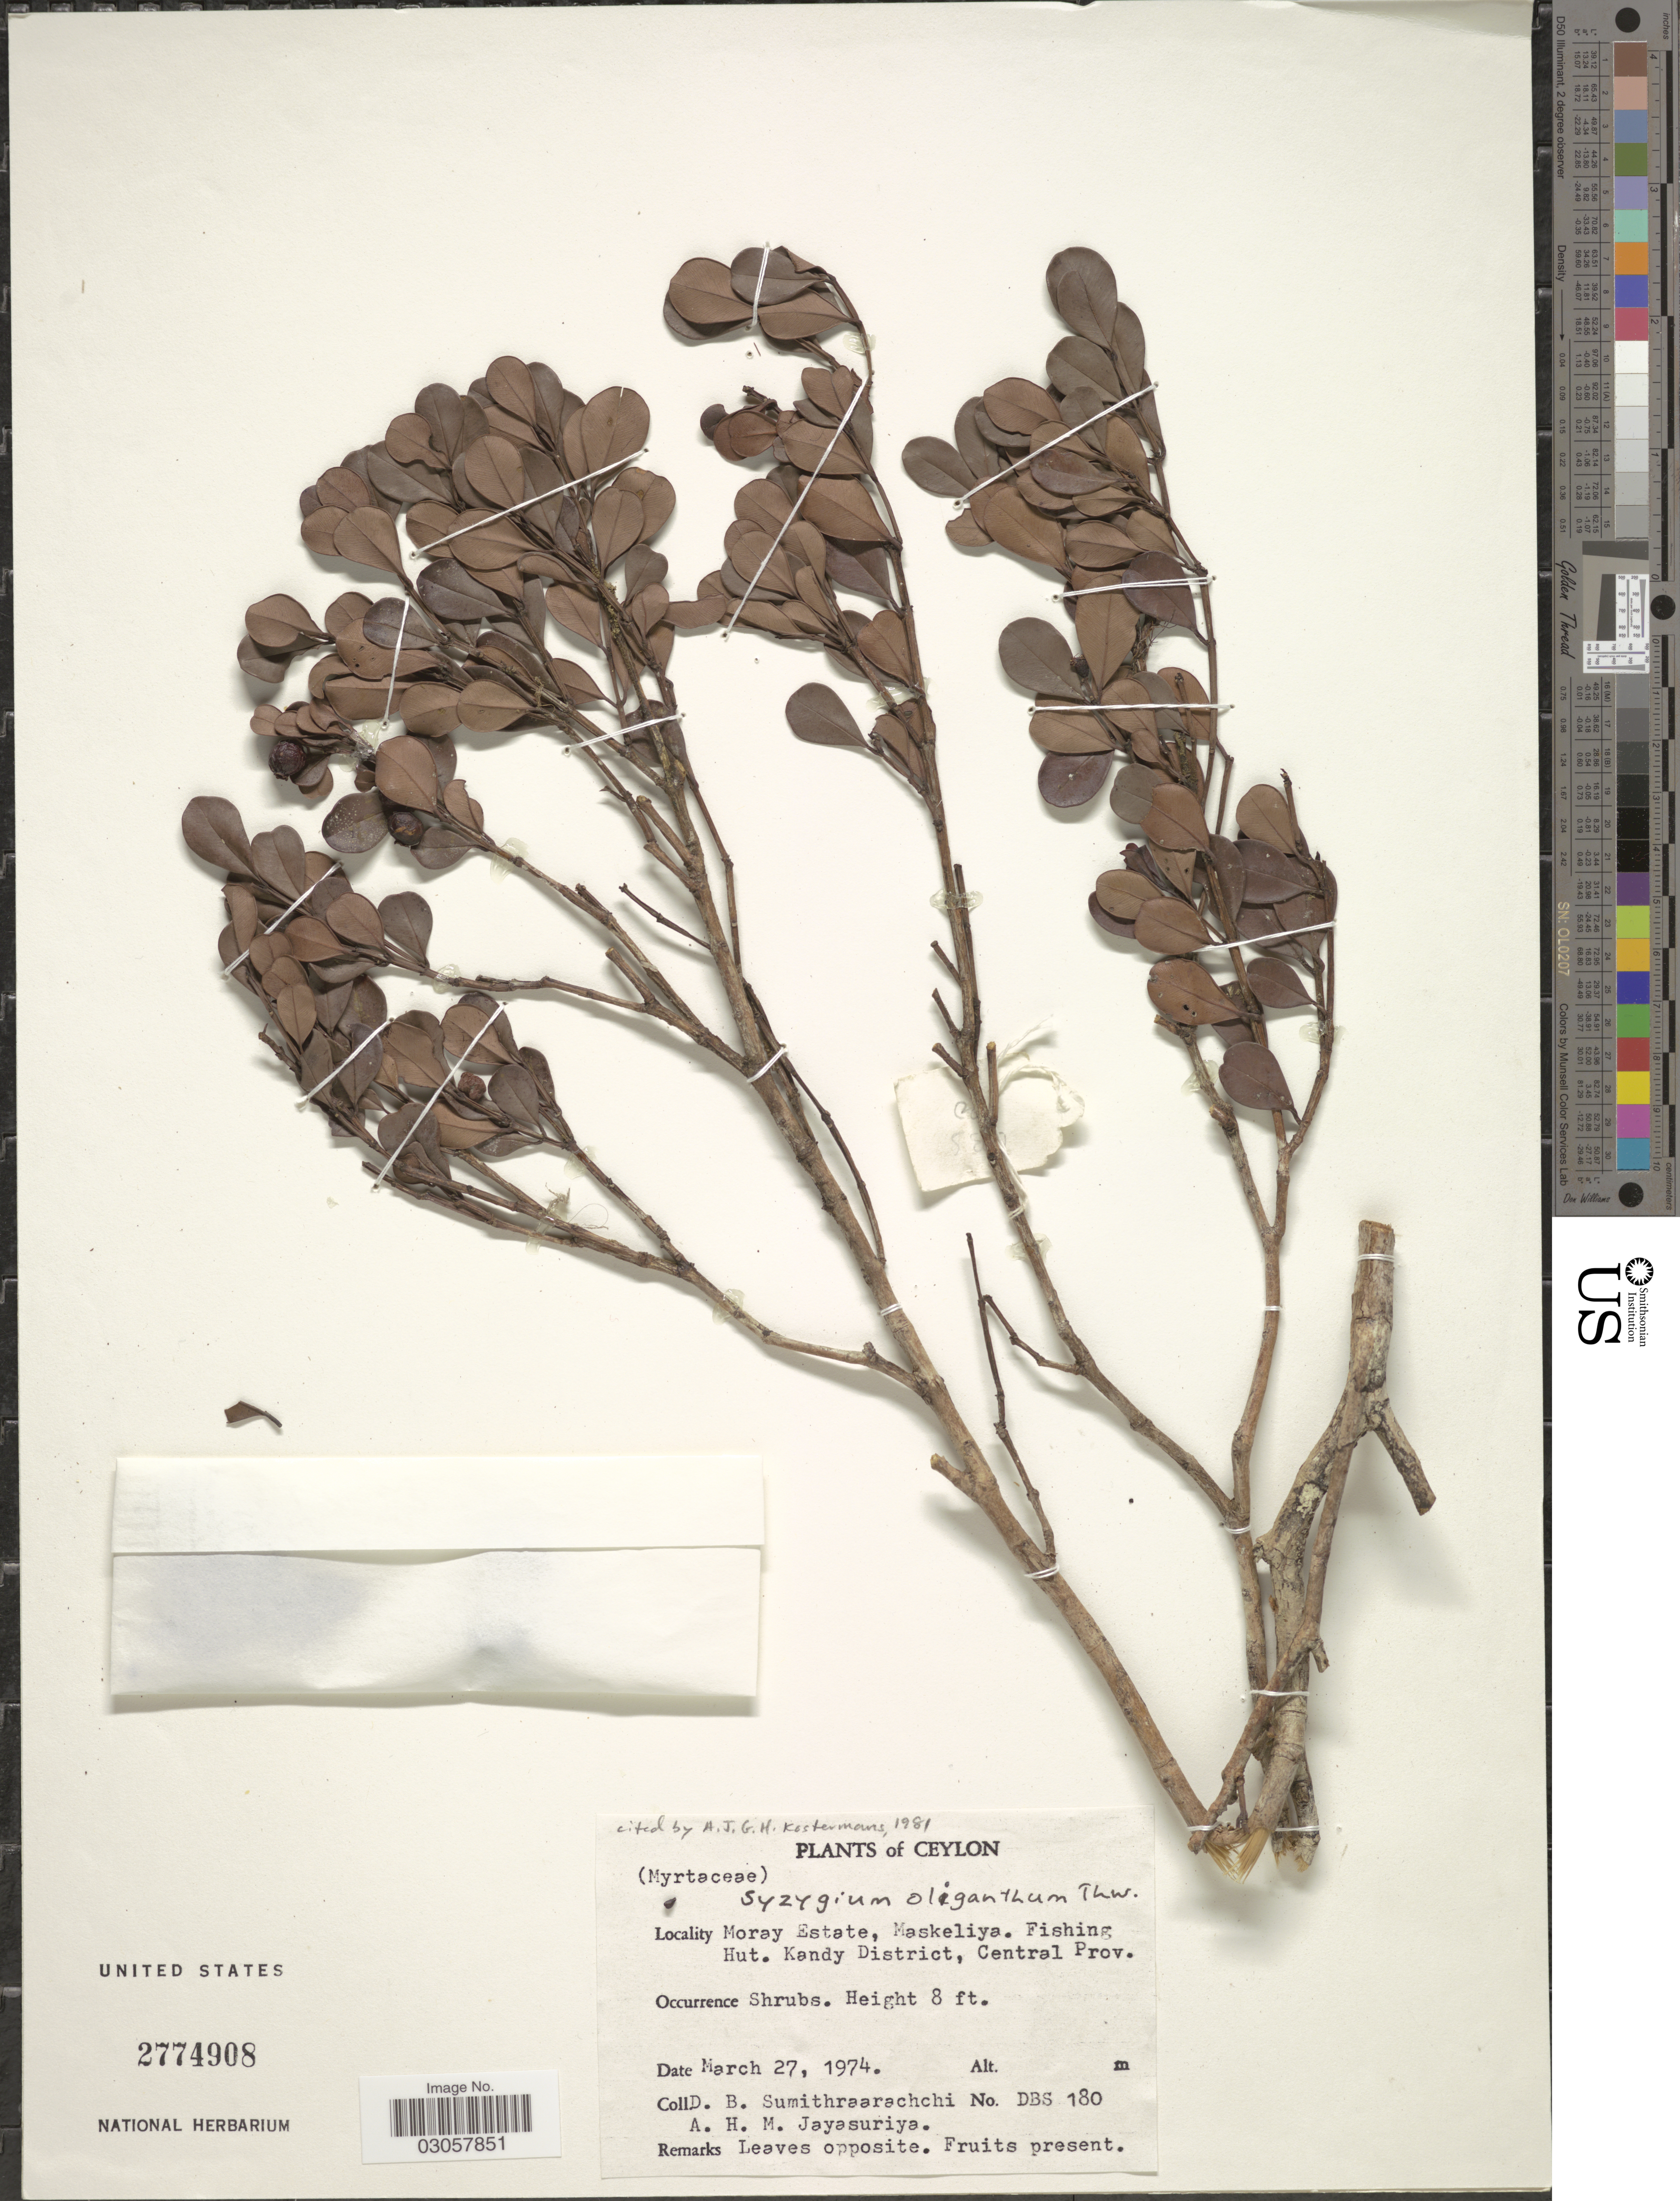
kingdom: Plantae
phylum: Tracheophyta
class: Magnoliopsida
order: Myrtales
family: Myrtaceae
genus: Syzygium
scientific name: Syzygium oliganthum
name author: Thwaites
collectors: D. B. Sumithraarachchi & A. H. Jayasuriya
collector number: DBS 180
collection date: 1974-03-27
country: Sri Lanka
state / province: Central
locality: Ceylon. Moray Estate, Maskeliya. Fishing Hut. Kandy District.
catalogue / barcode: US 2774908